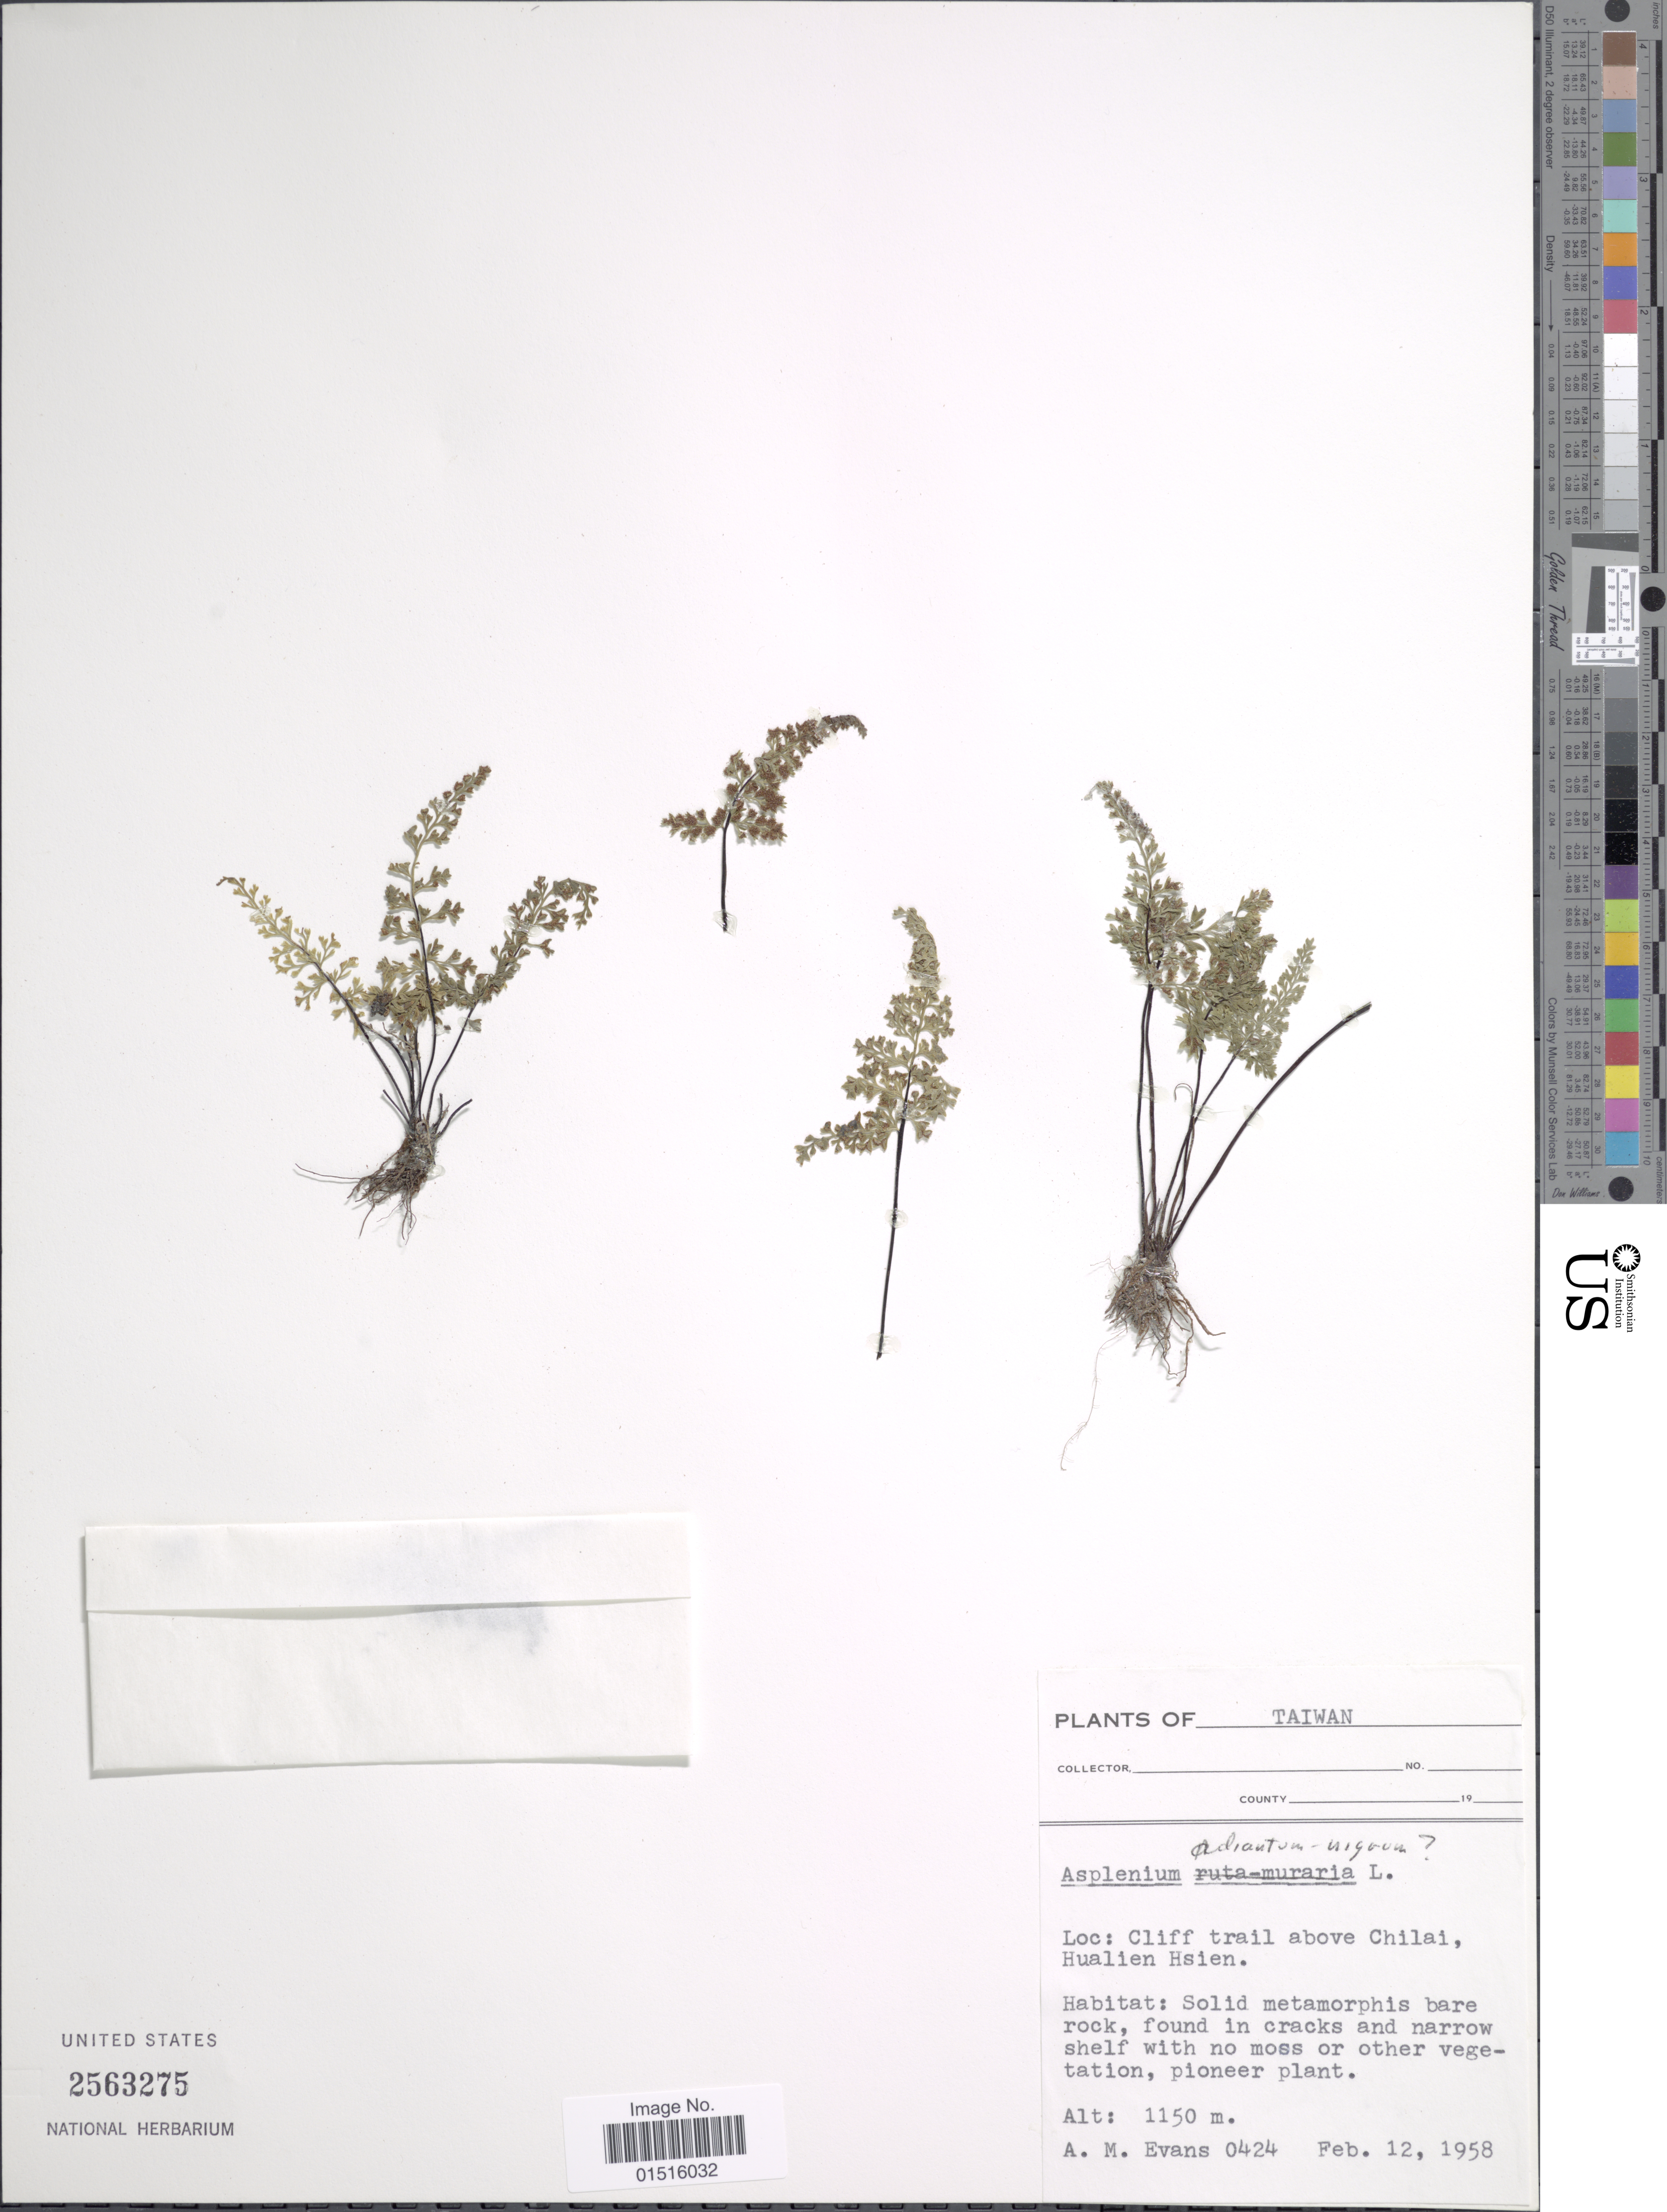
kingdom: Plantae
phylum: Tracheophyta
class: Polypodiopsida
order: Polypodiales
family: Aspleniaceae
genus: Asplenium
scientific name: Asplenium sp.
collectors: A. M. Evans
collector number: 0424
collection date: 1958-02-12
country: Taiwan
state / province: Hualien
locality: Cliff trail above Chilai, Hualien Hsien.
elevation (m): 1150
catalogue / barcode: US 2563275